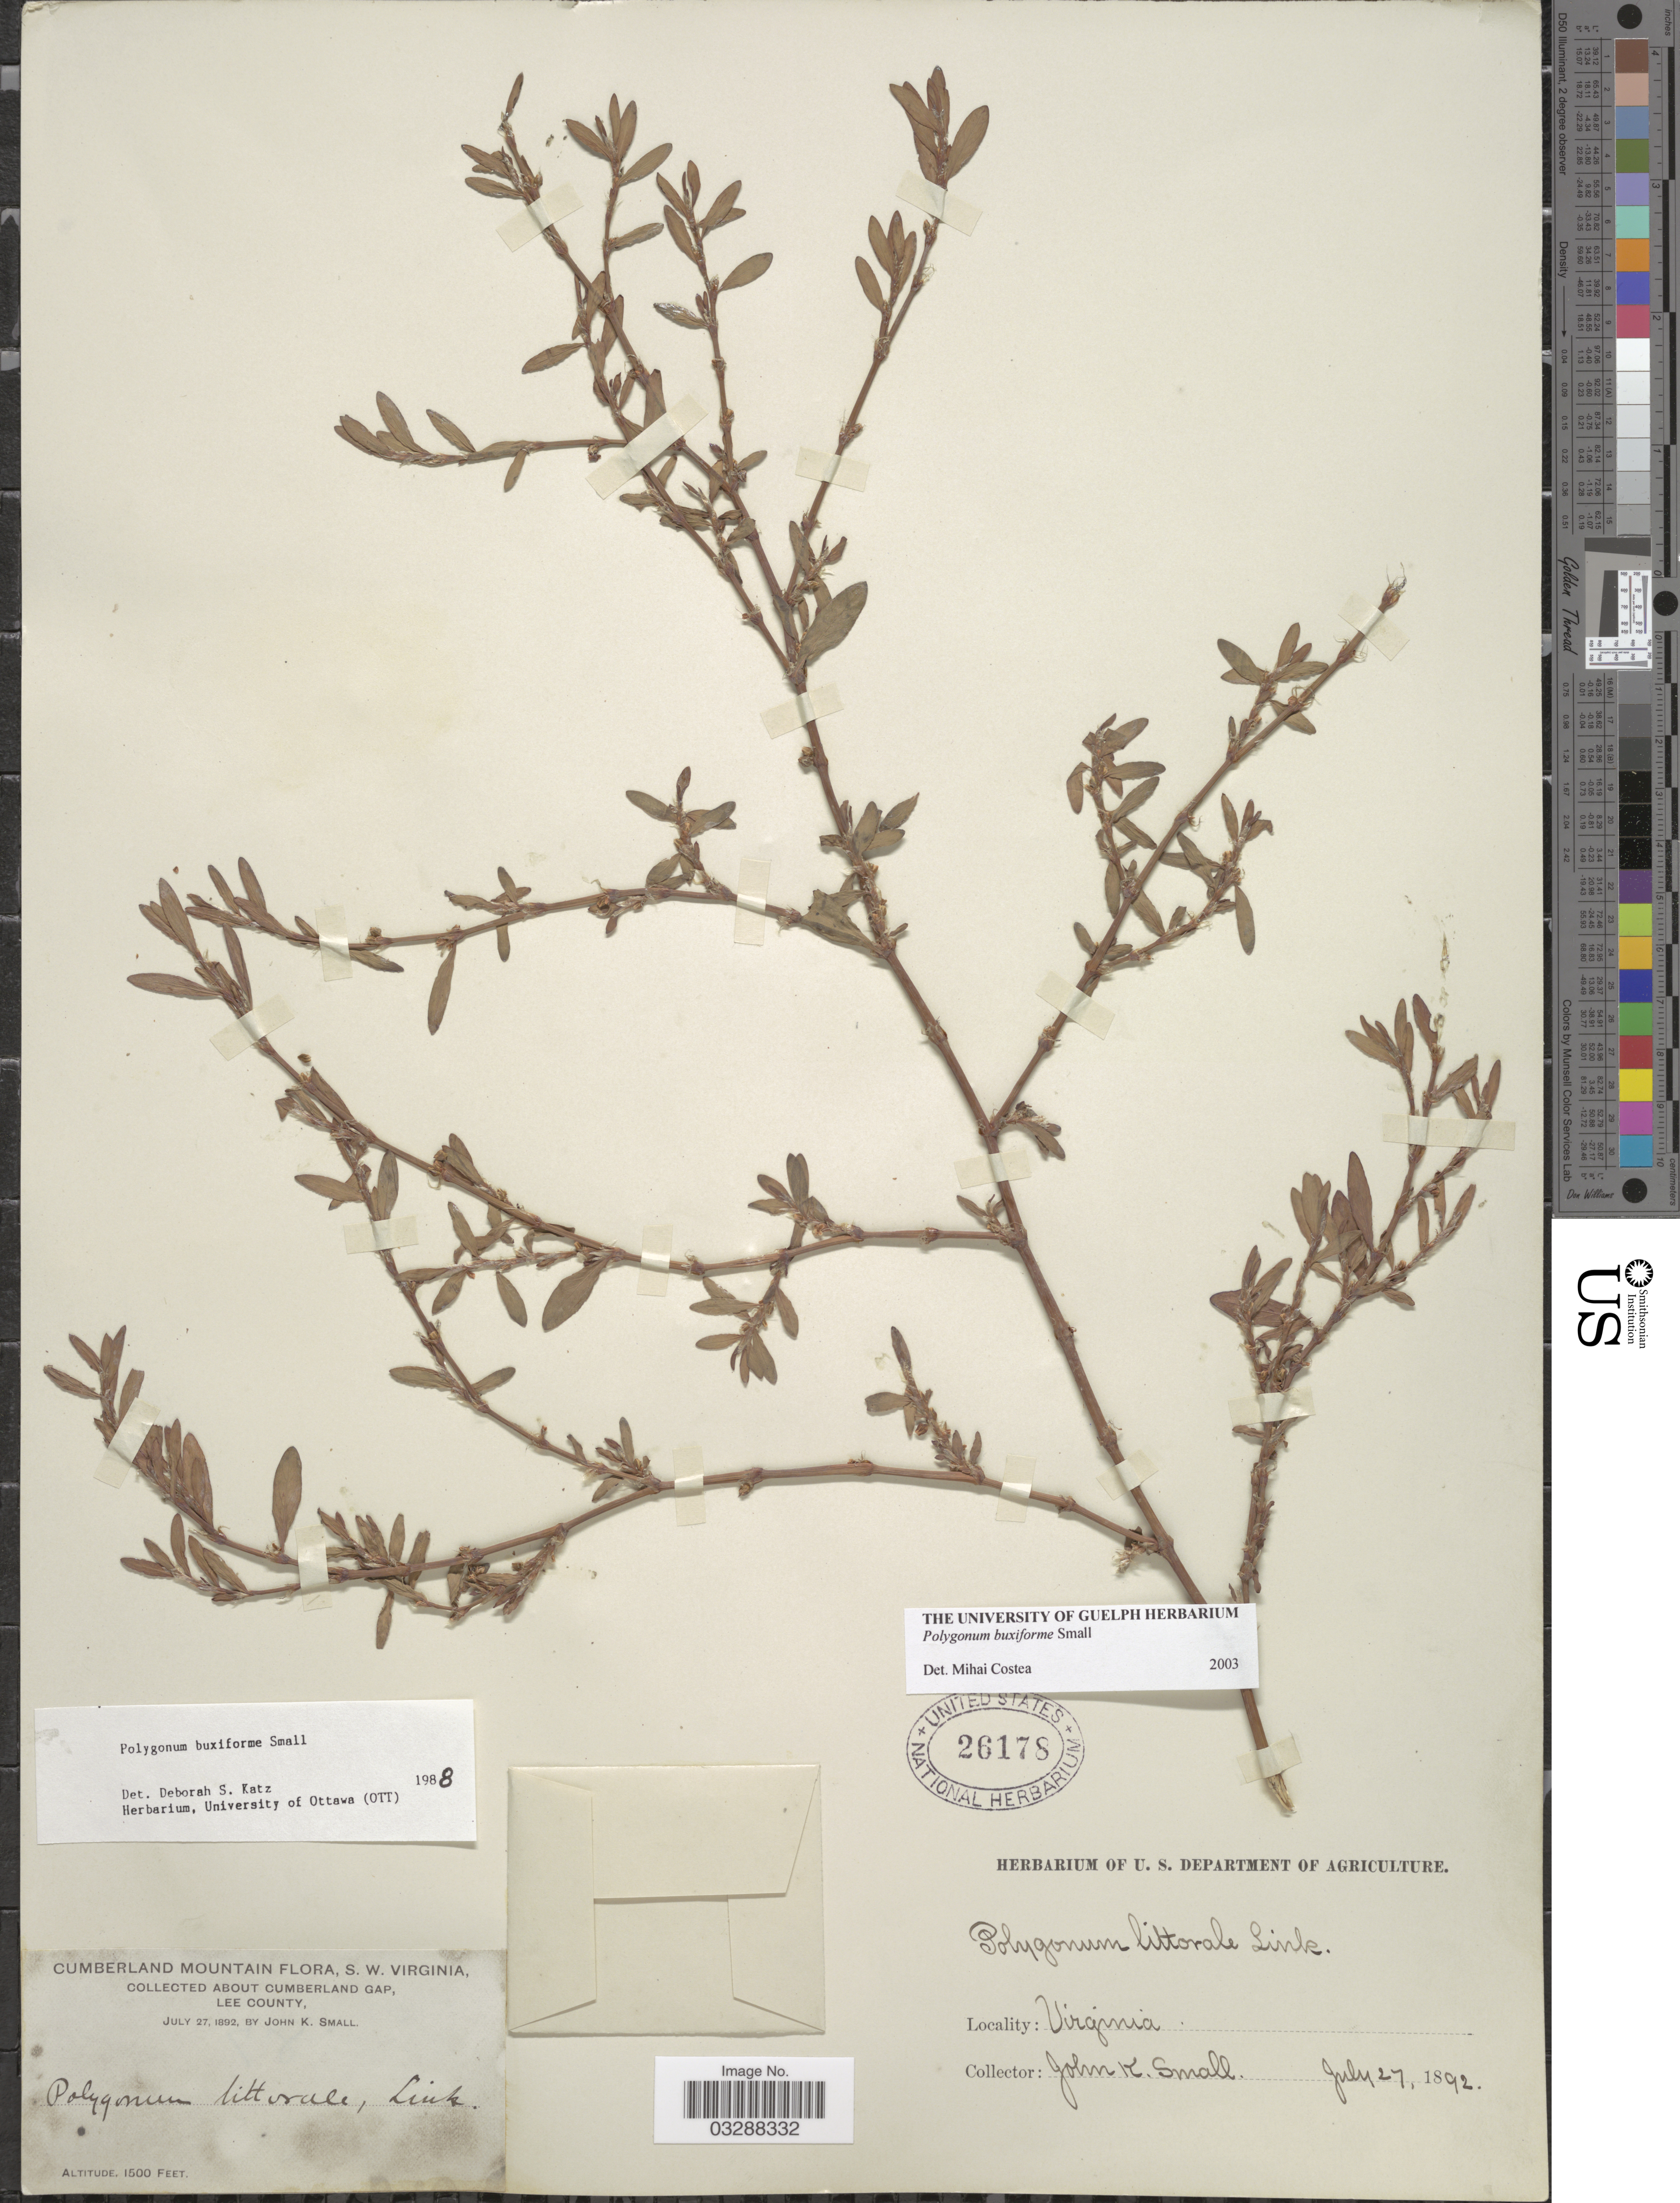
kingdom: Plantae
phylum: Tracheophyta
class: Magnoliopsida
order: Caryophyllales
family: Polygonaceae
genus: Polygonum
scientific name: Polygonum buxiforme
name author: Small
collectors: J. K. Small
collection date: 1892-07-27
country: United States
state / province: Virginia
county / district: Lee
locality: Cumberland Mountain, S.W. Virginia, About Cumberland Gap, Lee County.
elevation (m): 457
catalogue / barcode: US 26178